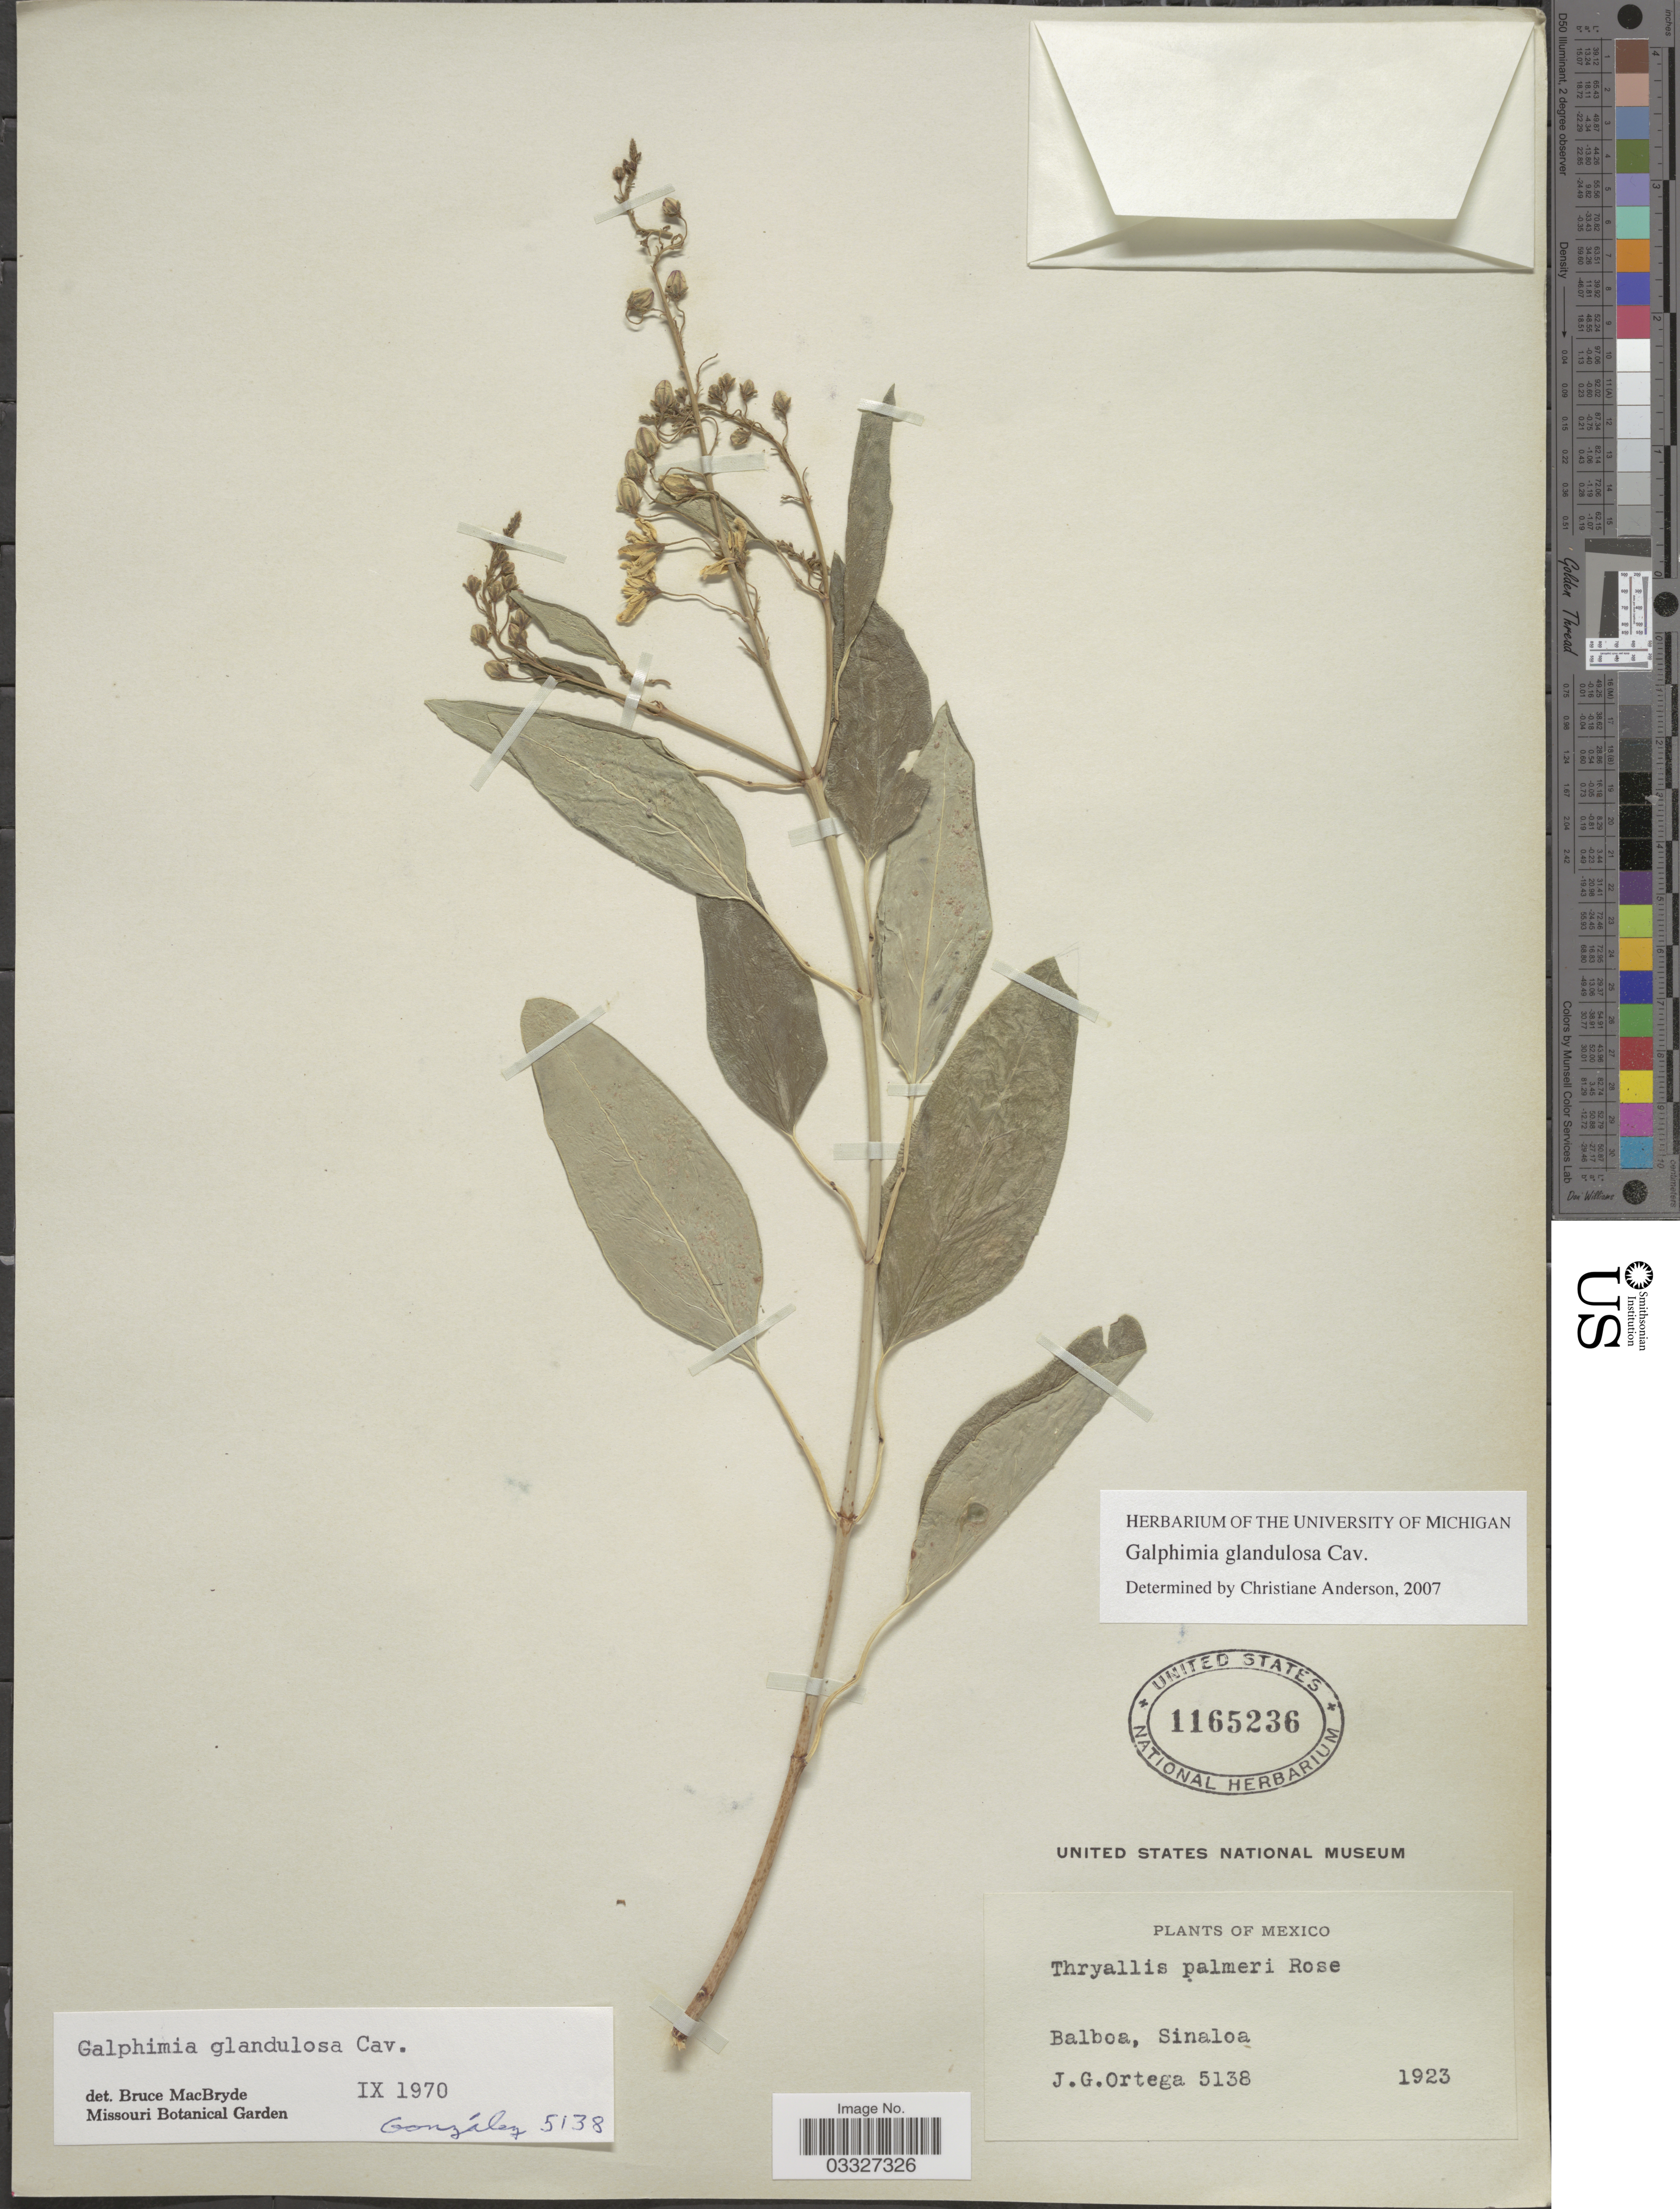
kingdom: Plantae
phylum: Tracheophyta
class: Magnoliopsida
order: Malpighiales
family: Malpighiaceae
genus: Galphimia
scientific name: Galphimia glandulosa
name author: Cav.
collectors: J. Ortega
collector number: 5138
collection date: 1923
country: Mexico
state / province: Sinaloa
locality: Balboa.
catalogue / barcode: US 1165236